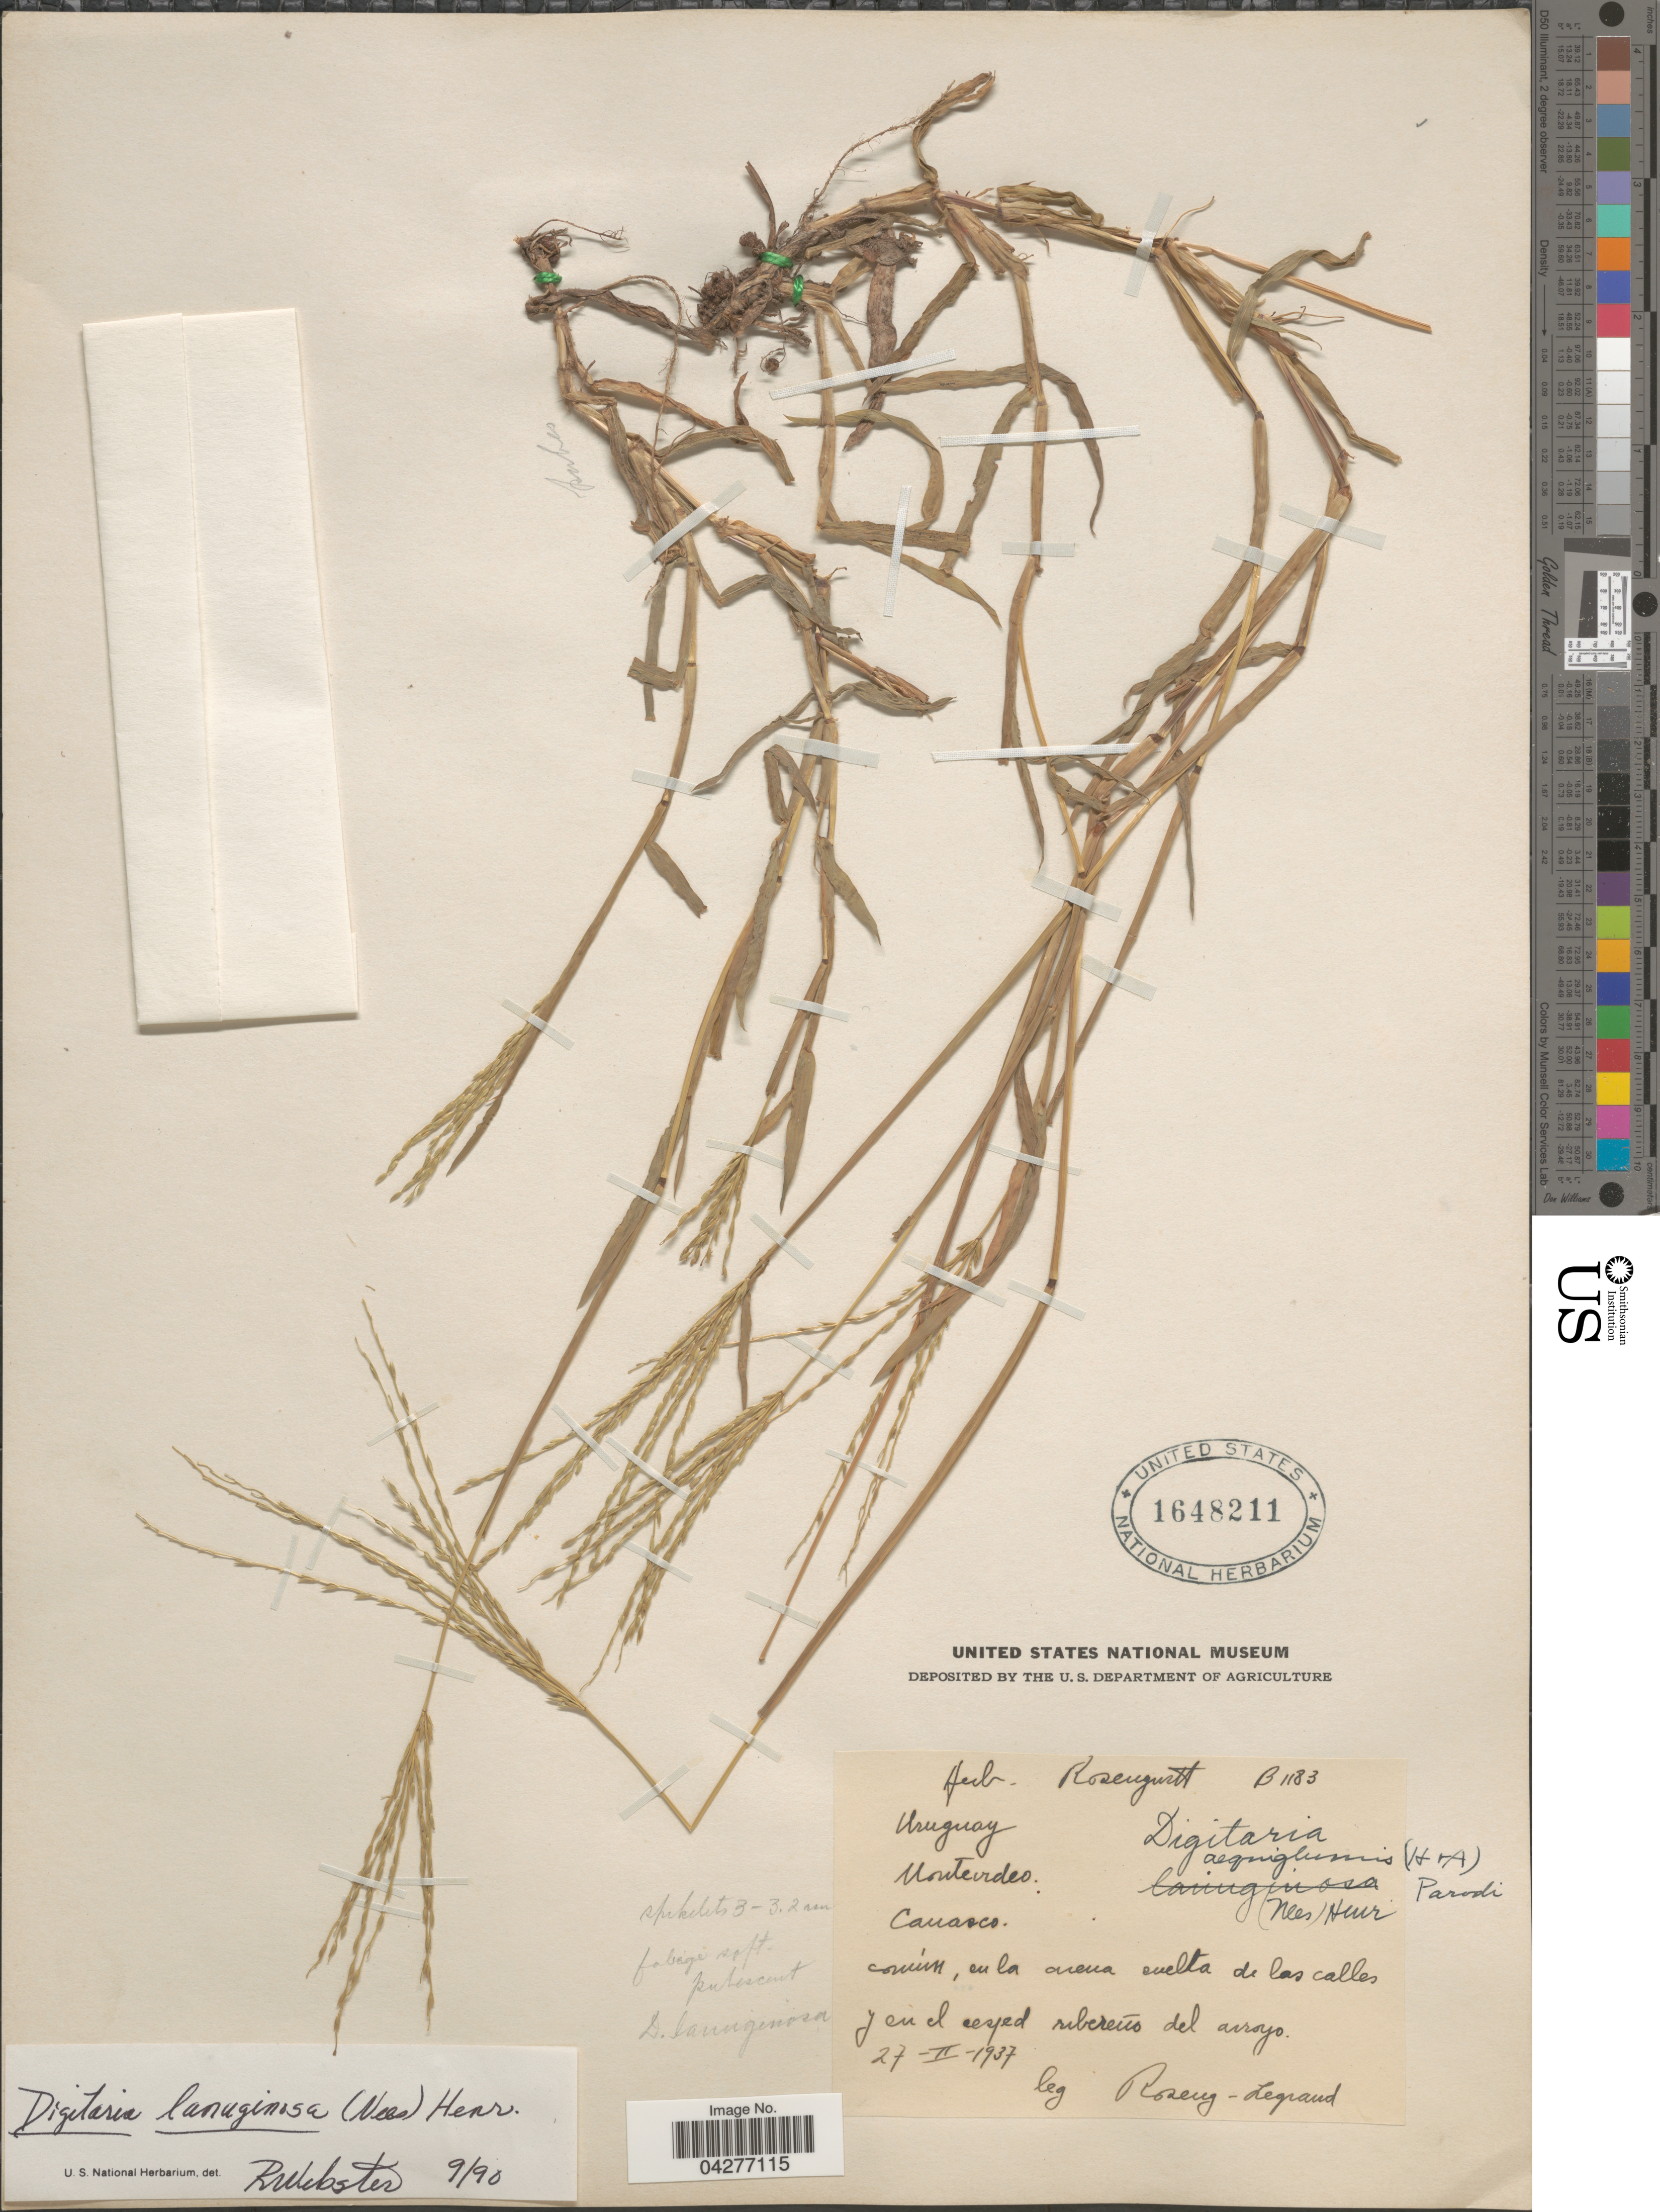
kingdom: Plantae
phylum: Tracheophyta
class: Liliopsida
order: Poales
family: Poaceae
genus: Digitaria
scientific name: Digitaria lanuginosa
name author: (Nees) Henr.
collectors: Roseng-Legrand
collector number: B1183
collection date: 1937-02-27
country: Uruguay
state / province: Montevideo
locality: Carrasco.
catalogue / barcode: US 1648211